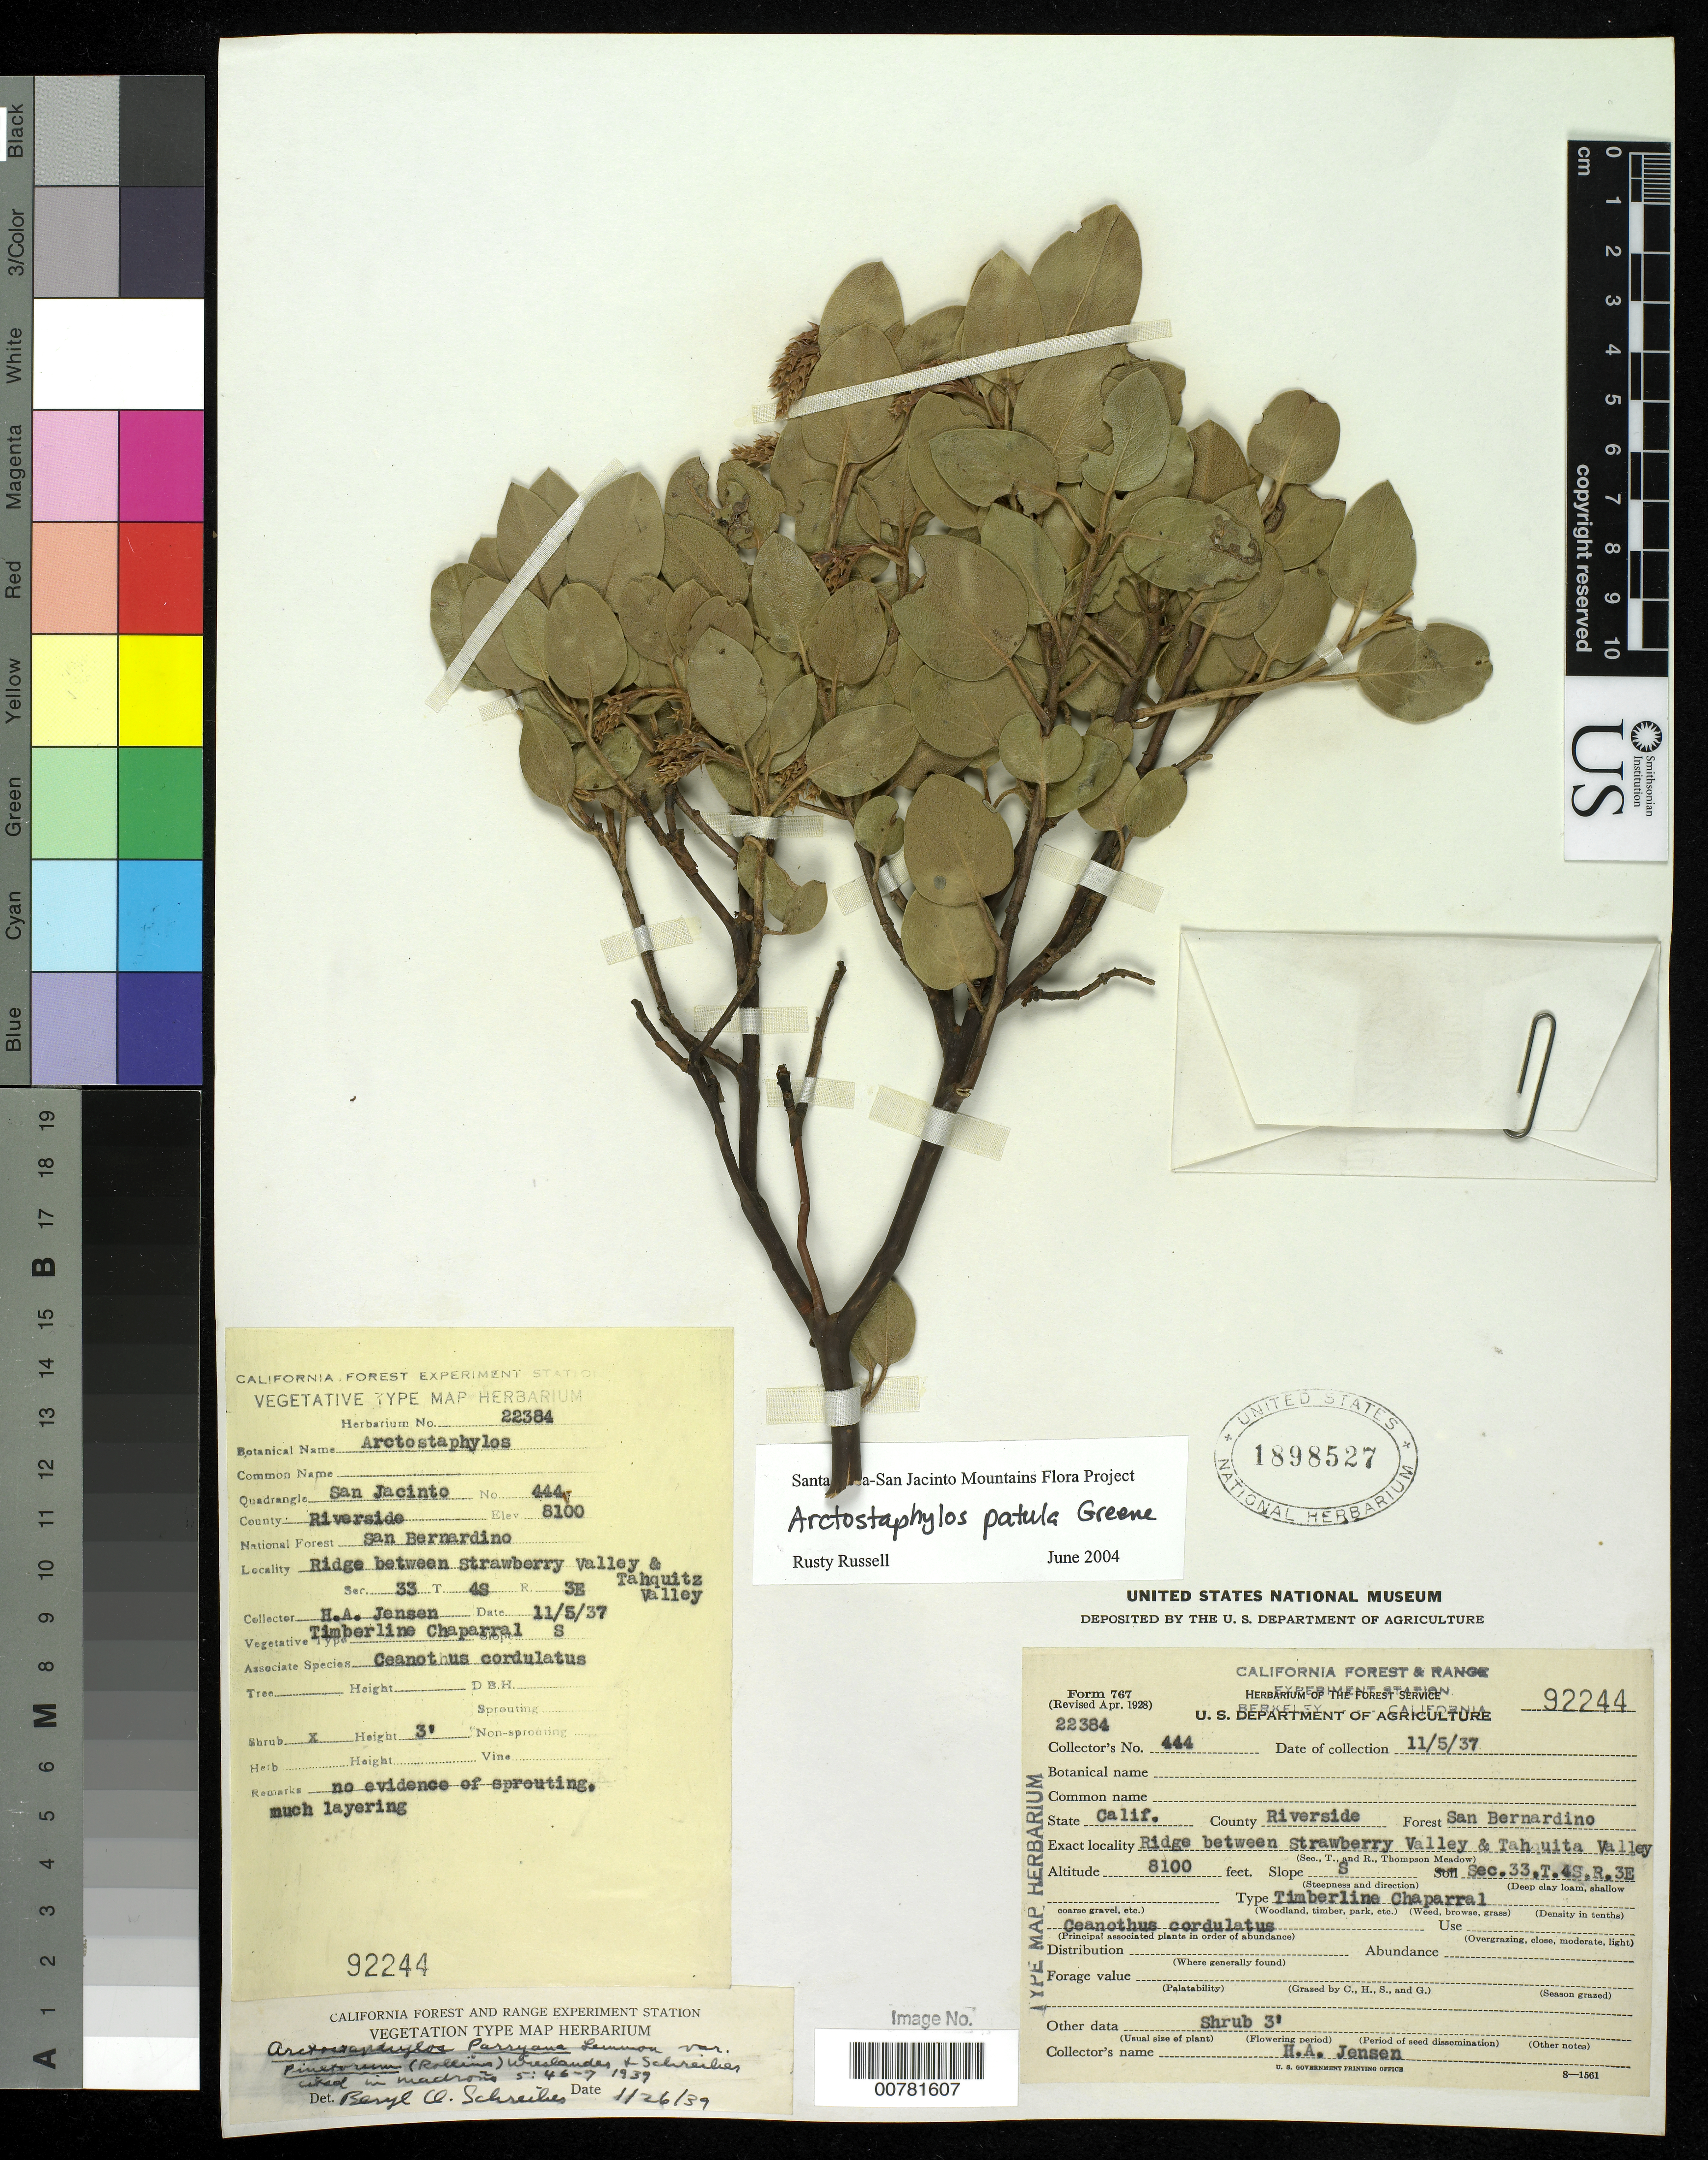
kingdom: Plantae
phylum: Tracheophyta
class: Magnoliopsida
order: Ericales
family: Ericaceae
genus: Arctostaphylos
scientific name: Arctostaphylos patula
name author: Greene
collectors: H. A. Jensen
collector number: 92244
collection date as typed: Transcribed d/m/y: 11/5/37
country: United States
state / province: California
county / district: Riverside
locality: County Riverside, Forest San Bernardino, Ridge between Strawberry Valley, Tahquitz Valley, Sec. 33 T4S, R3E.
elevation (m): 2469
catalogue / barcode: US 1898527